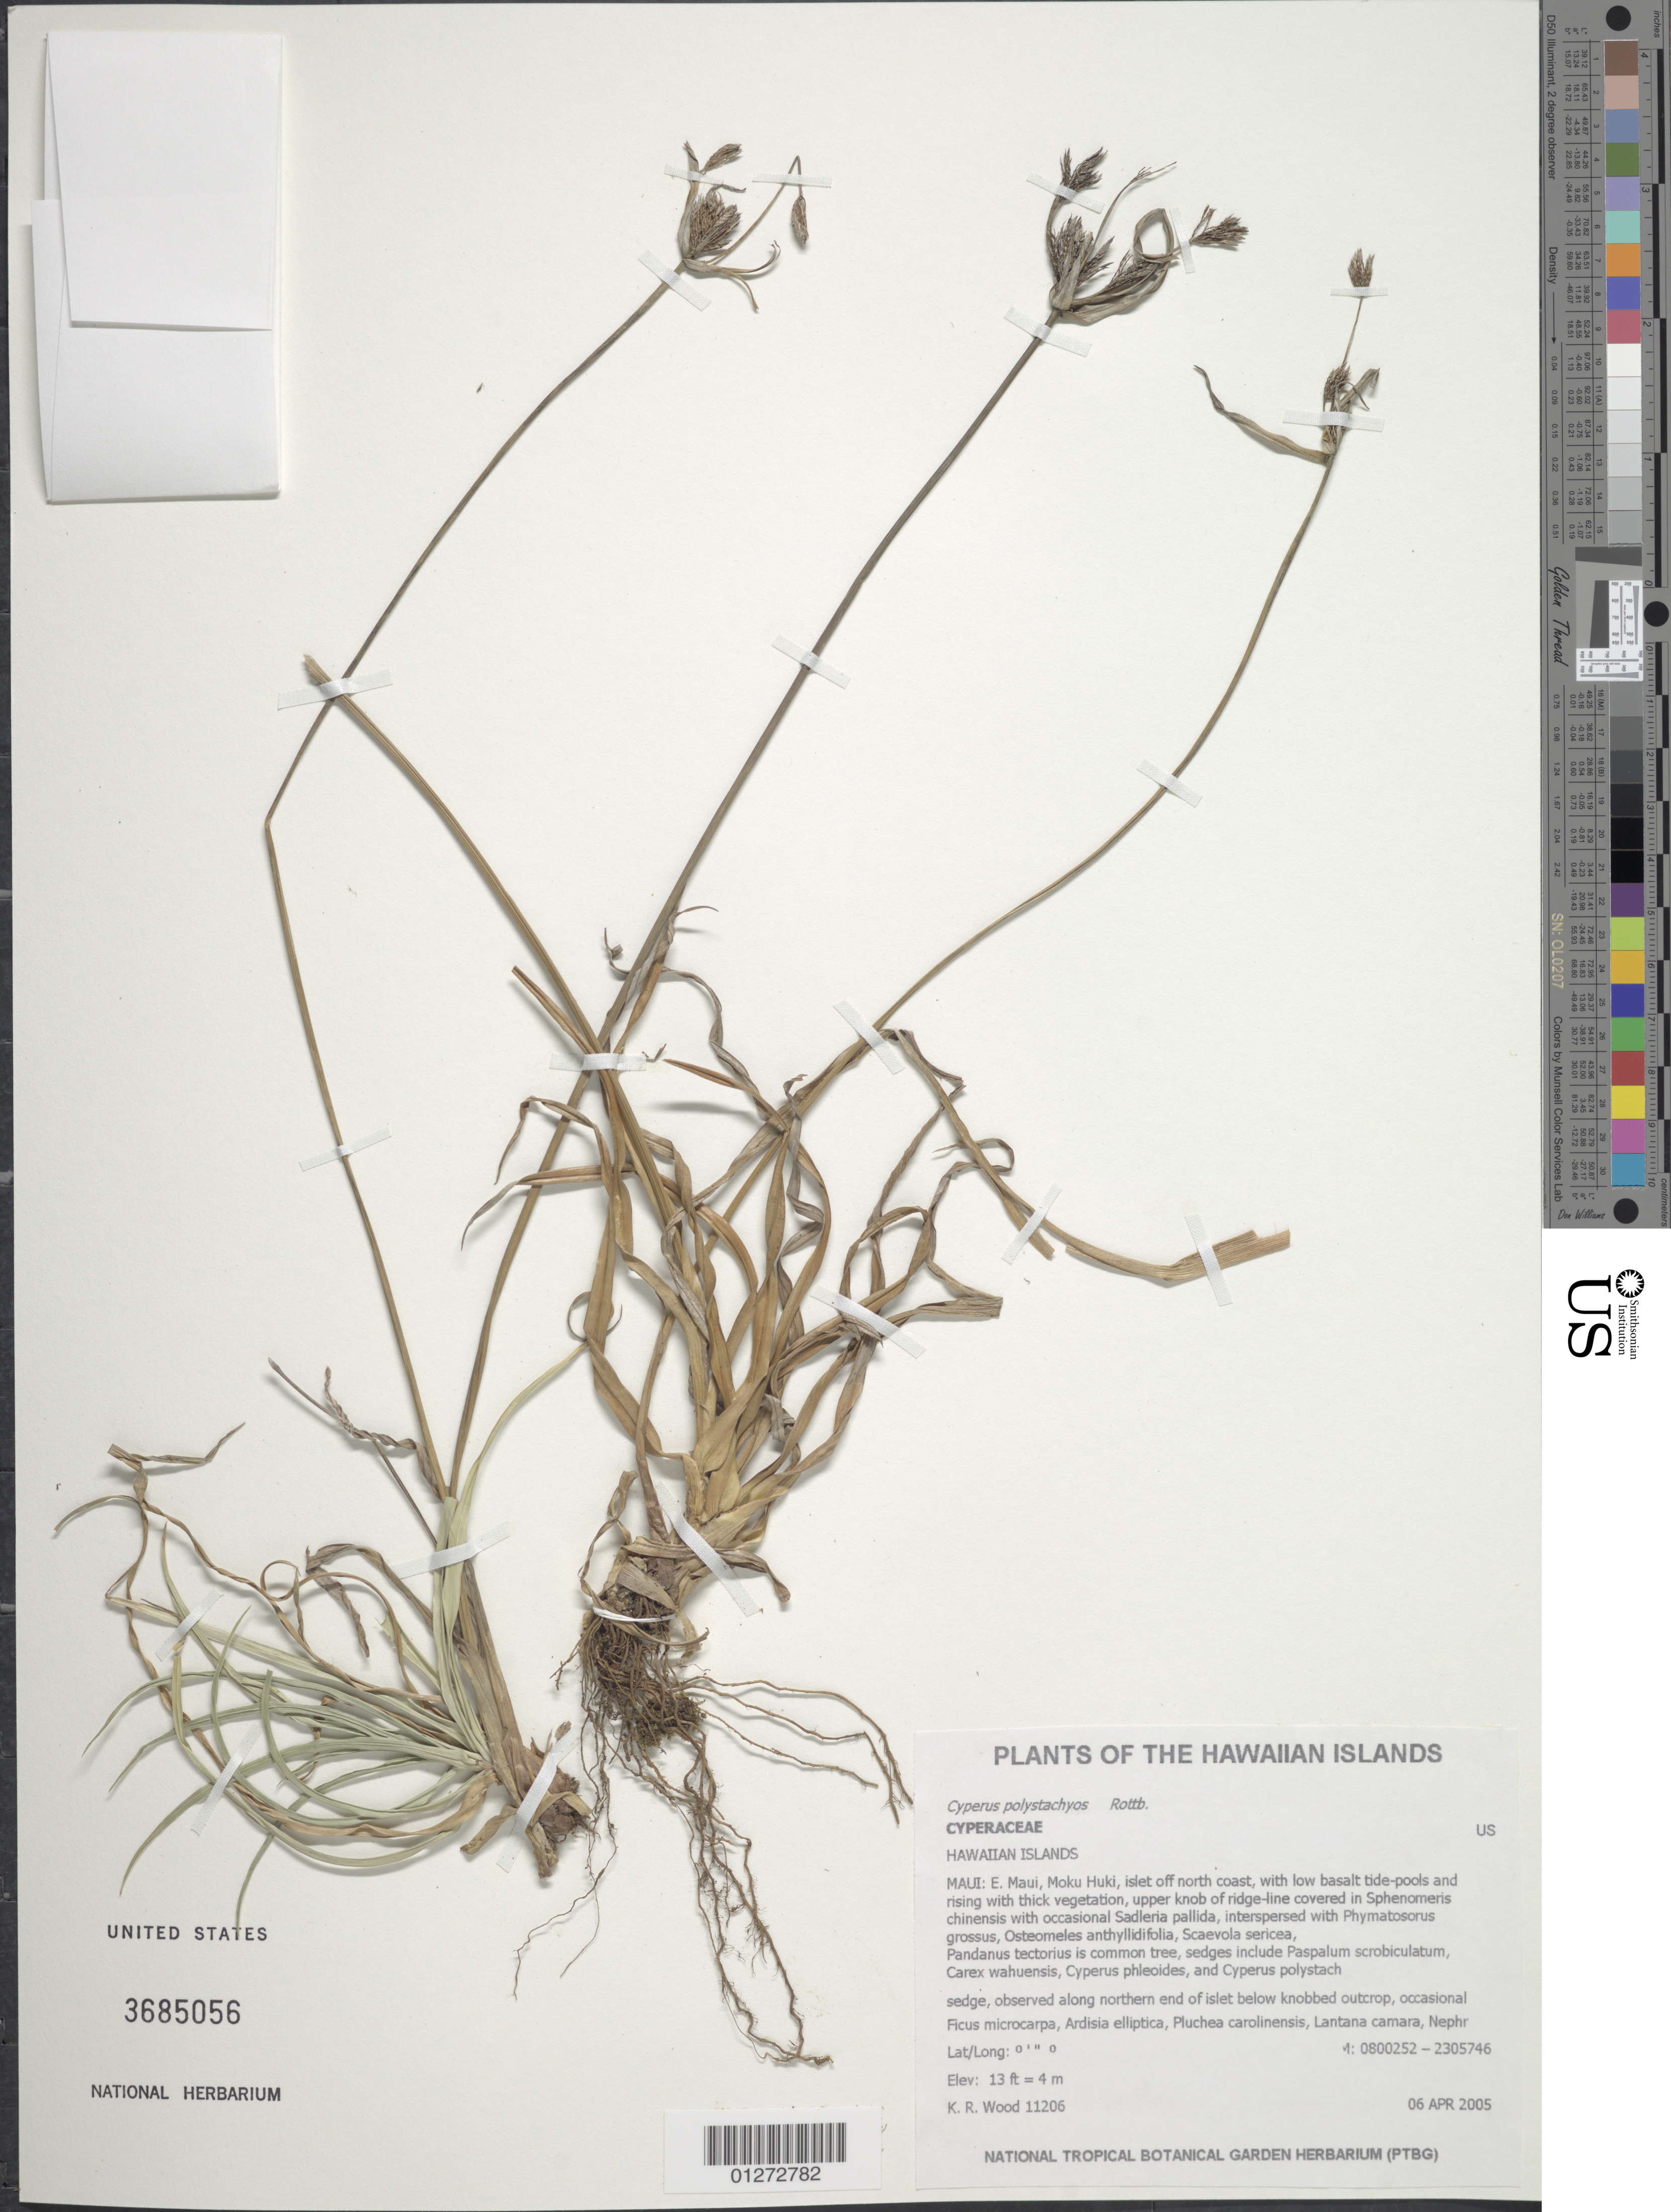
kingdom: Plantae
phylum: Tracheophyta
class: Liliopsida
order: Poales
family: Cyperaceae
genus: Cyperus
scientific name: Cyperus polystachyos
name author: Rottb.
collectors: K. R. Wood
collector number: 11206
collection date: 2005-04-06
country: United States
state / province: Hawaii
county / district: Maui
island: Maui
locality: E. Maui, Moku Huki, islet off north coast.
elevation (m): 4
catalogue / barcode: US 3685056